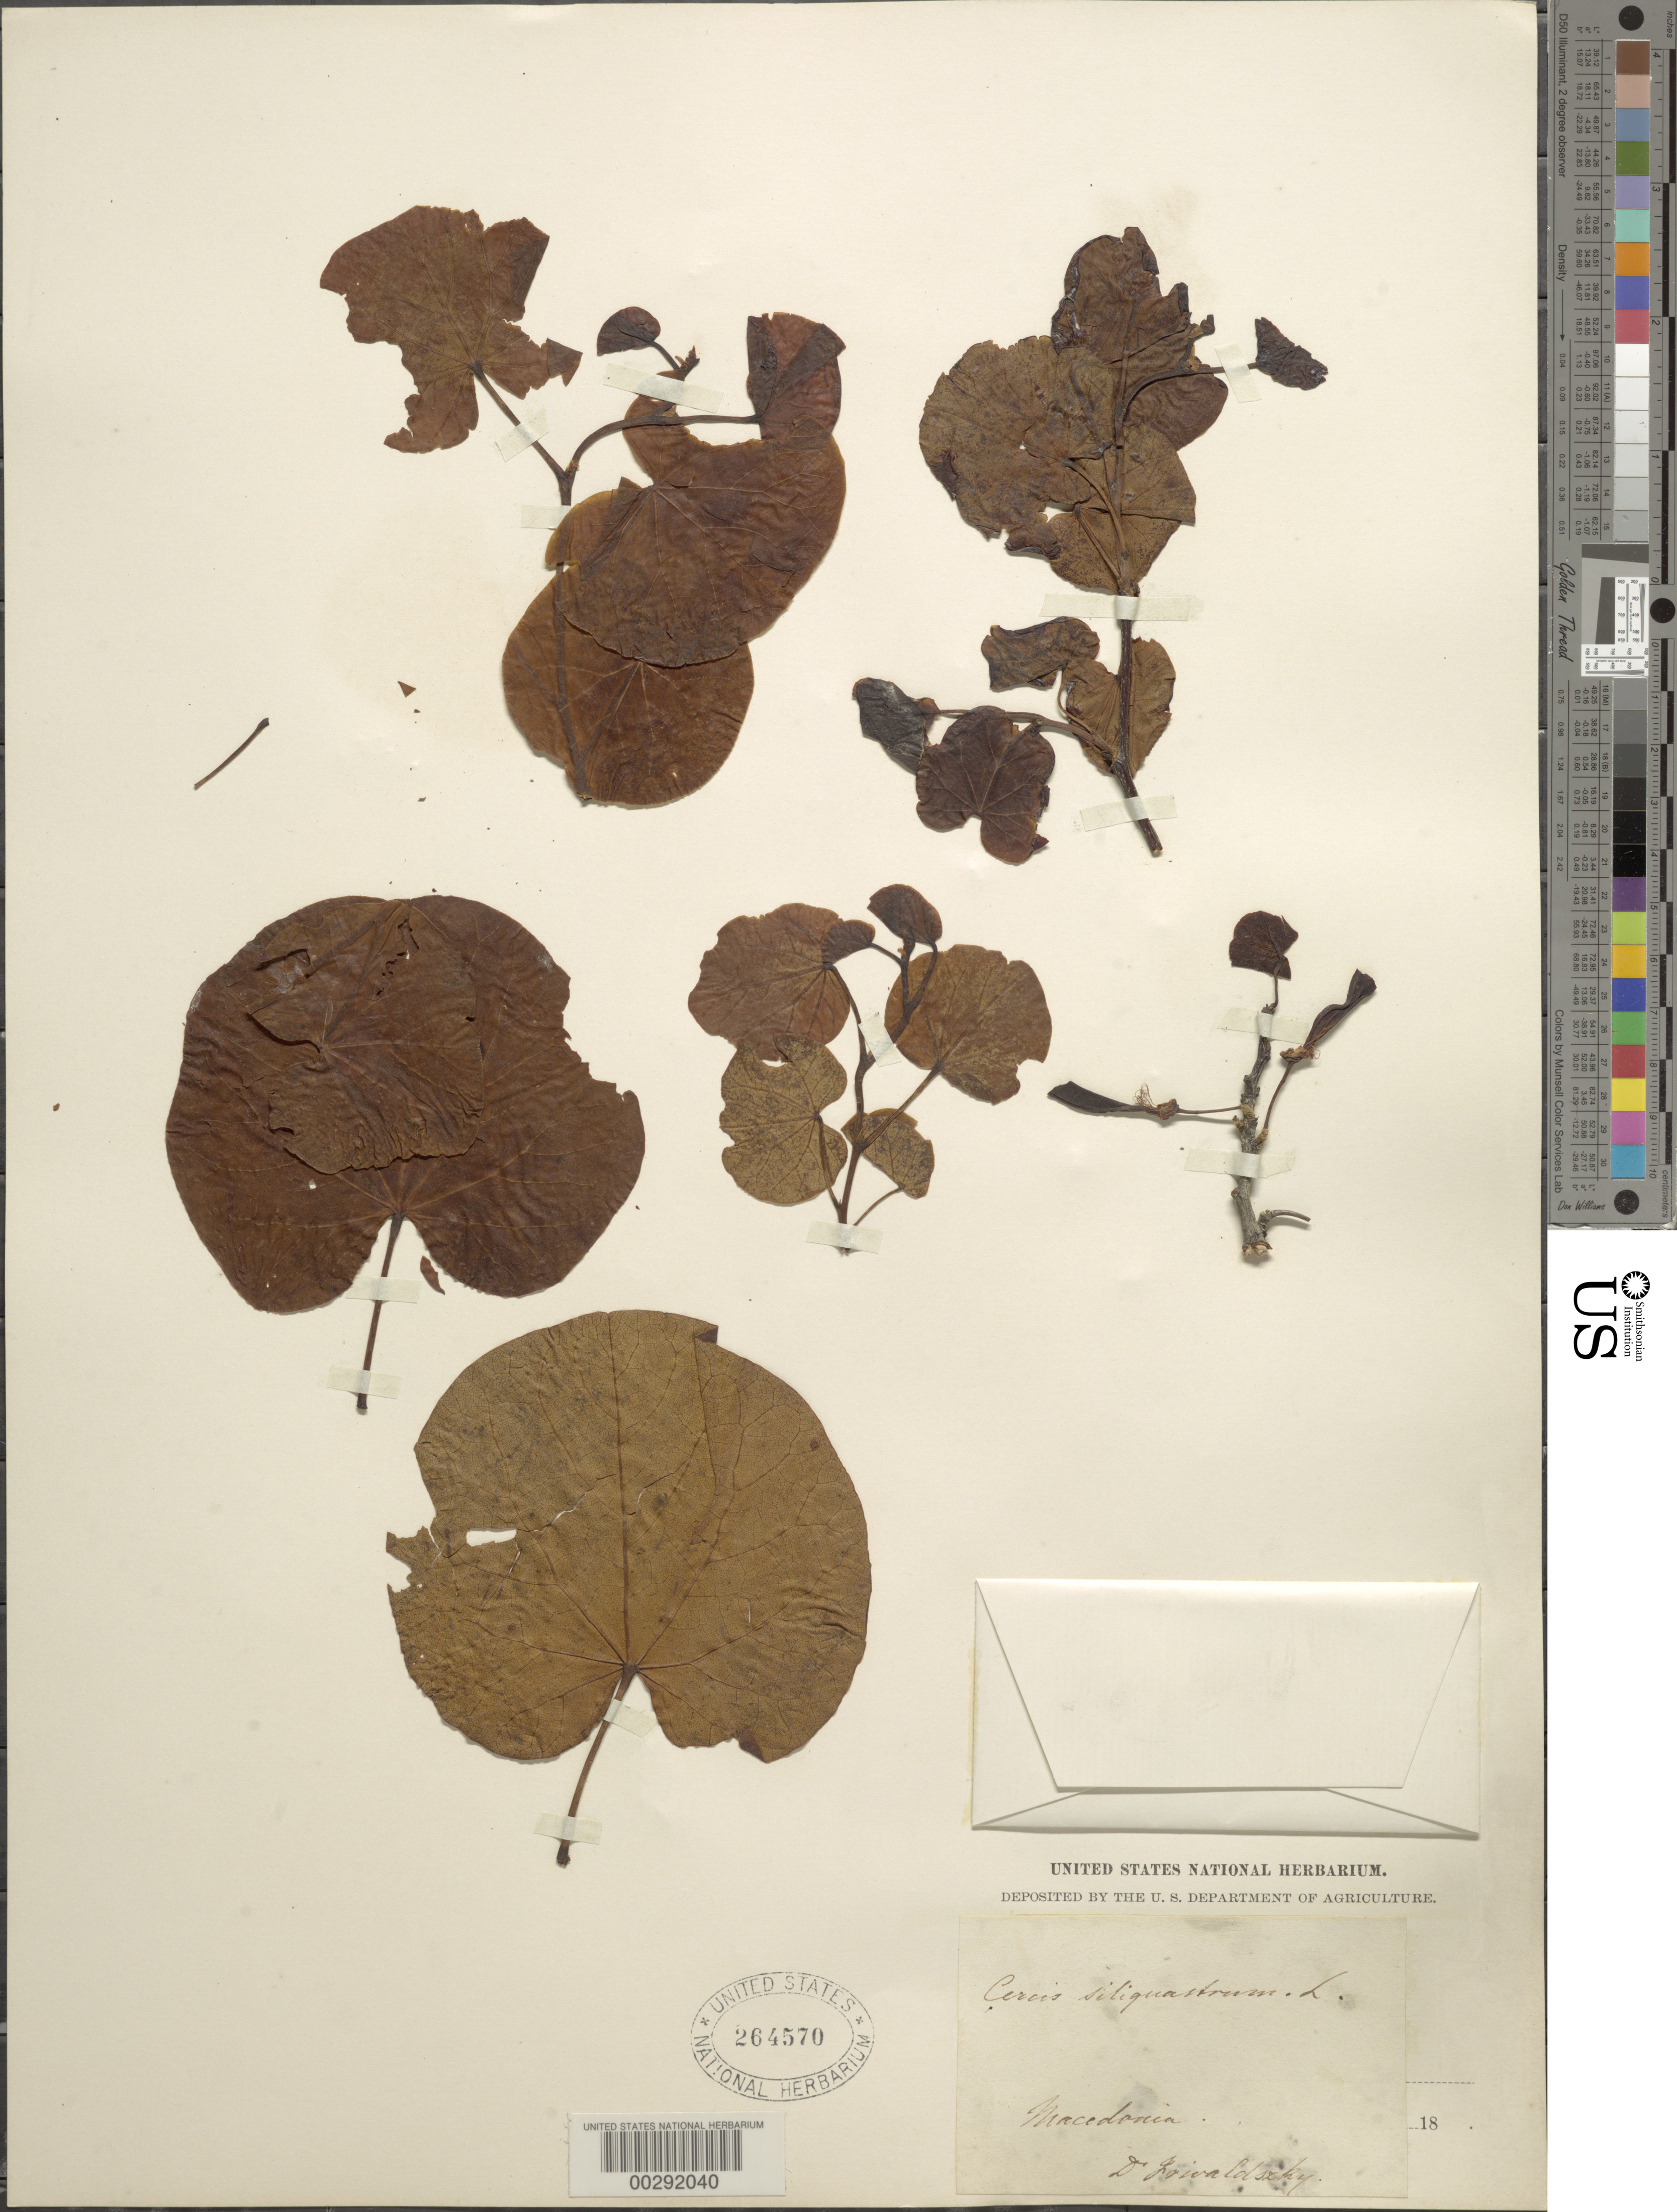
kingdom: Plantae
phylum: Tracheophyta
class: Magnoliopsida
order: Fabales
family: Fabaceae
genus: Cercis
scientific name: Cercis siliquastrum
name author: L.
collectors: D. Jrivaldscky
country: Greece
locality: Macedonia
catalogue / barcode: US 264570